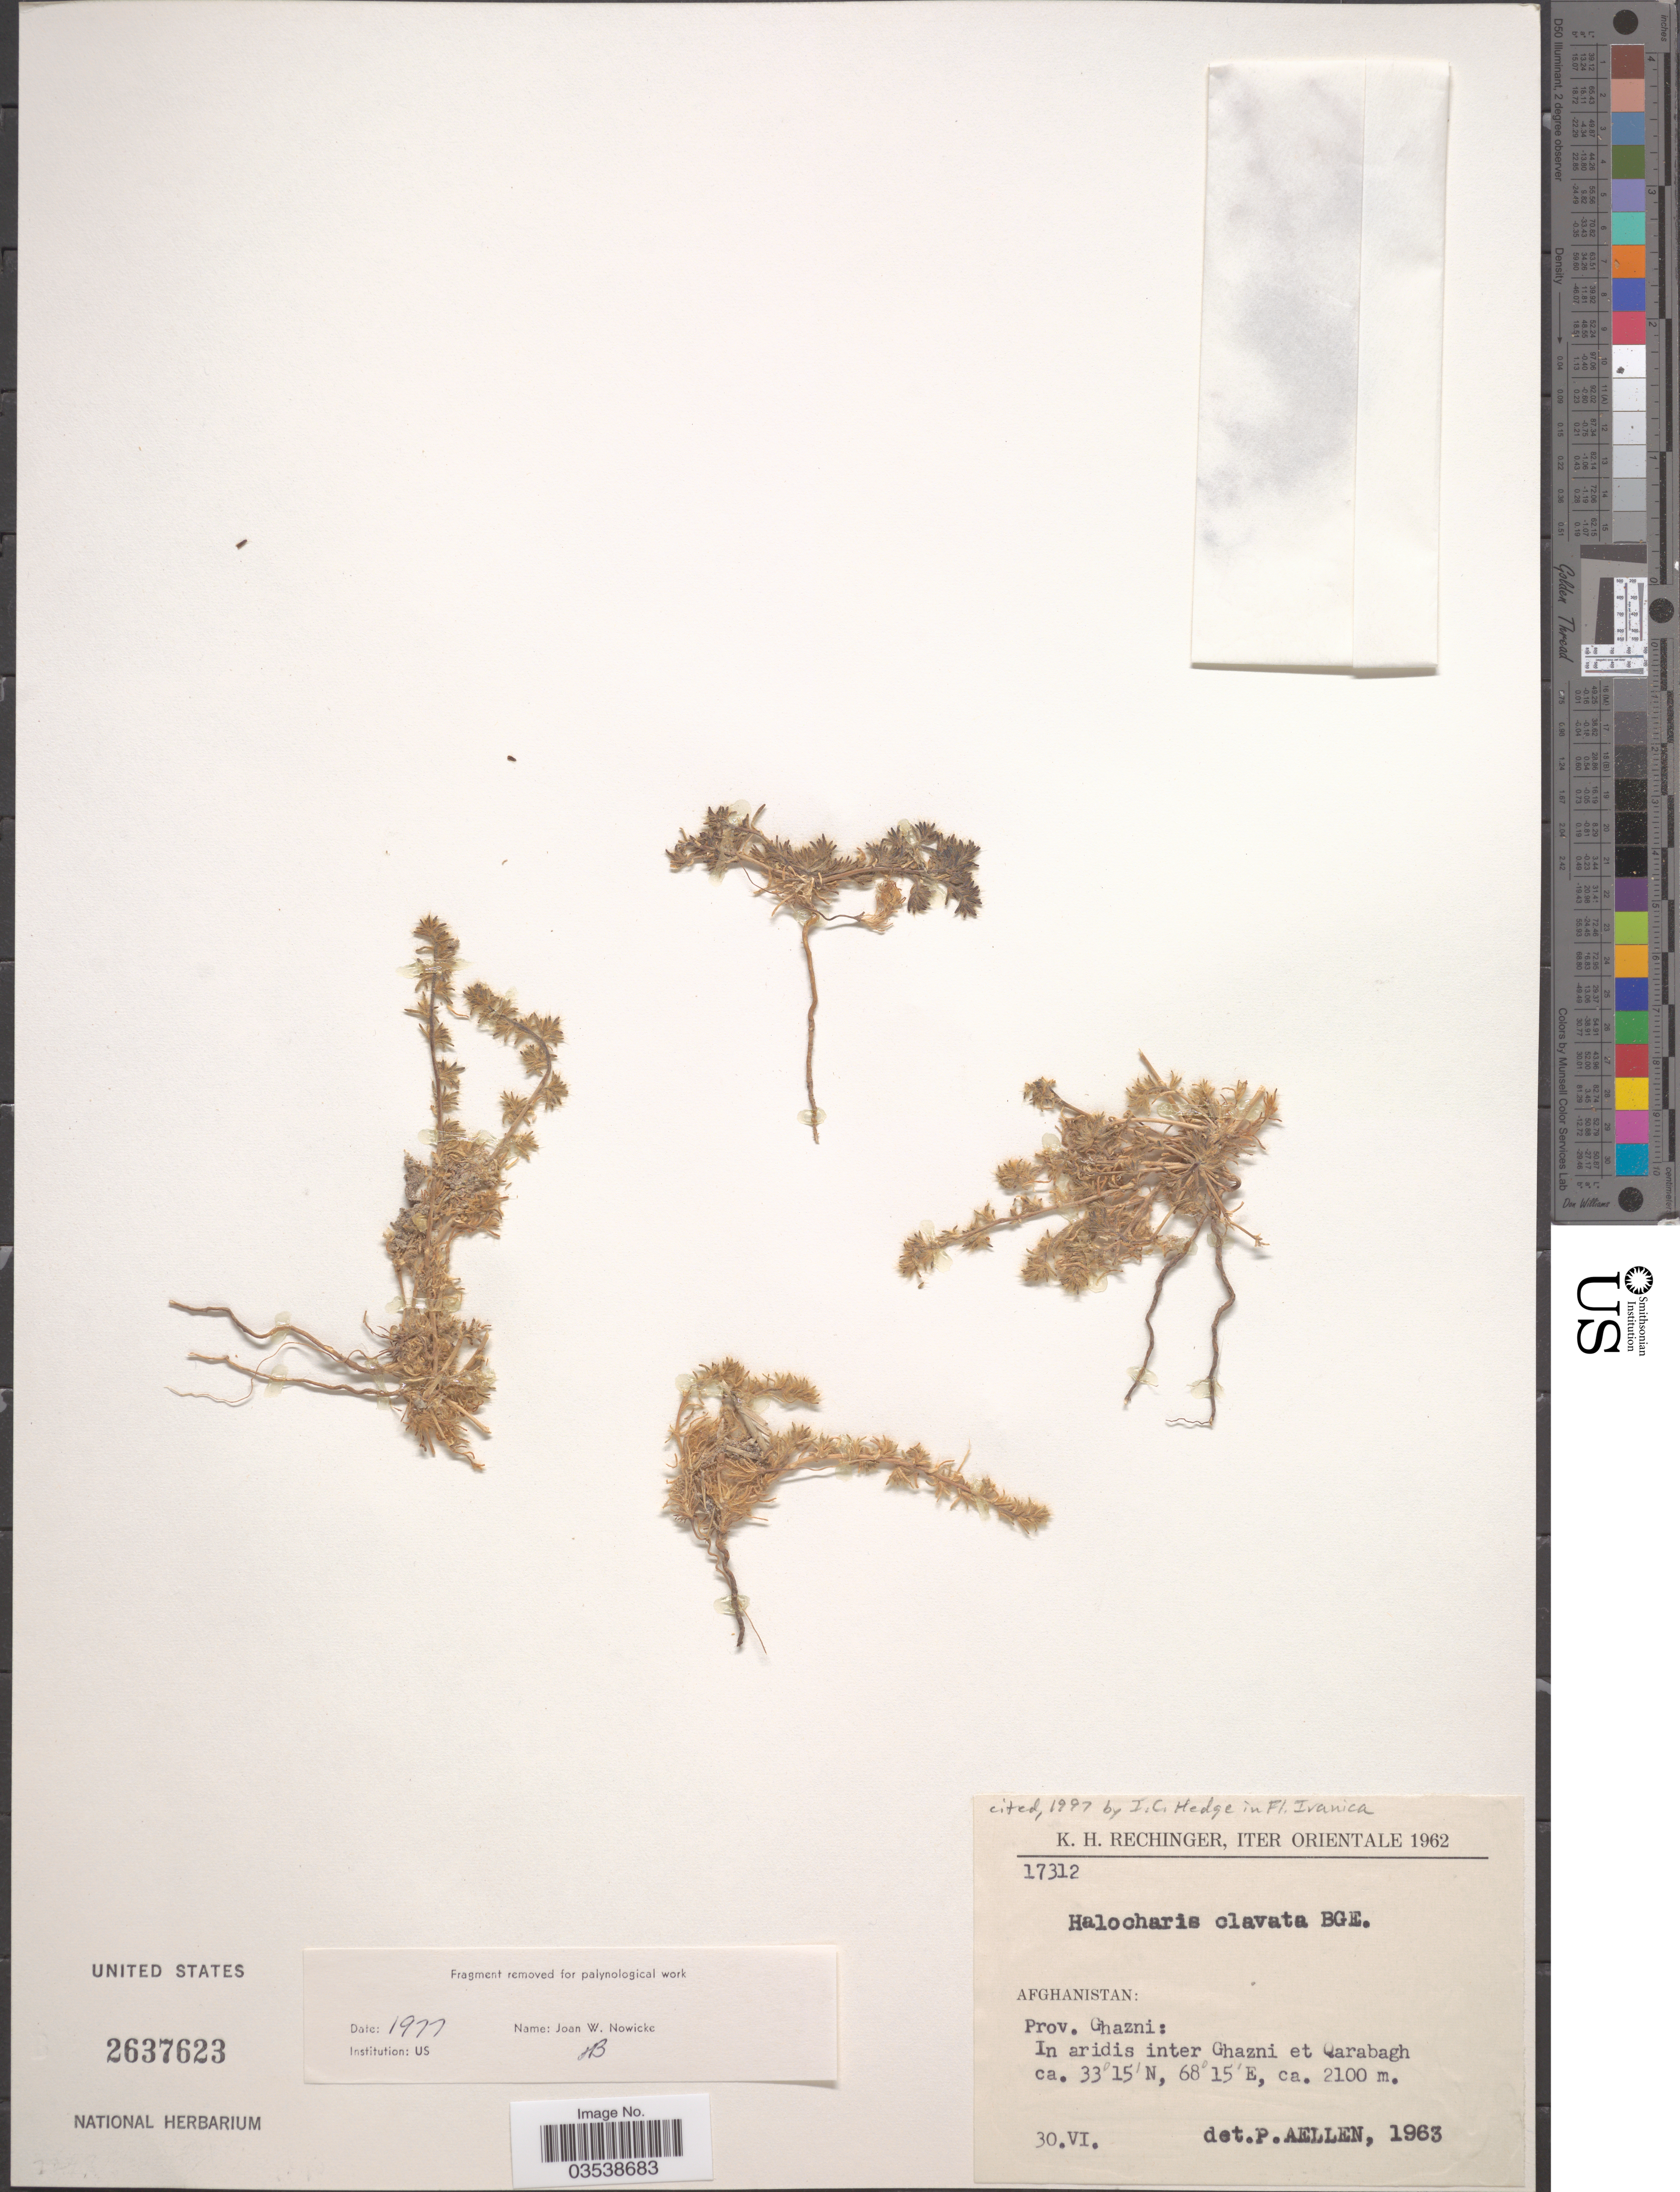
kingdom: Plantae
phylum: Tracheophyta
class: Magnoliopsida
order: Caryophyllales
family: Amaranthaceae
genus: Halocharis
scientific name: Halocharis clavata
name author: Bunge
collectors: K. H. Rechinger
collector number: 17312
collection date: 1962-06-30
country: Afghanistan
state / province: Ghazni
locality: Iter Orientale. In aridis inter Ghazni et Qarabagh.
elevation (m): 2100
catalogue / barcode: US 2637623